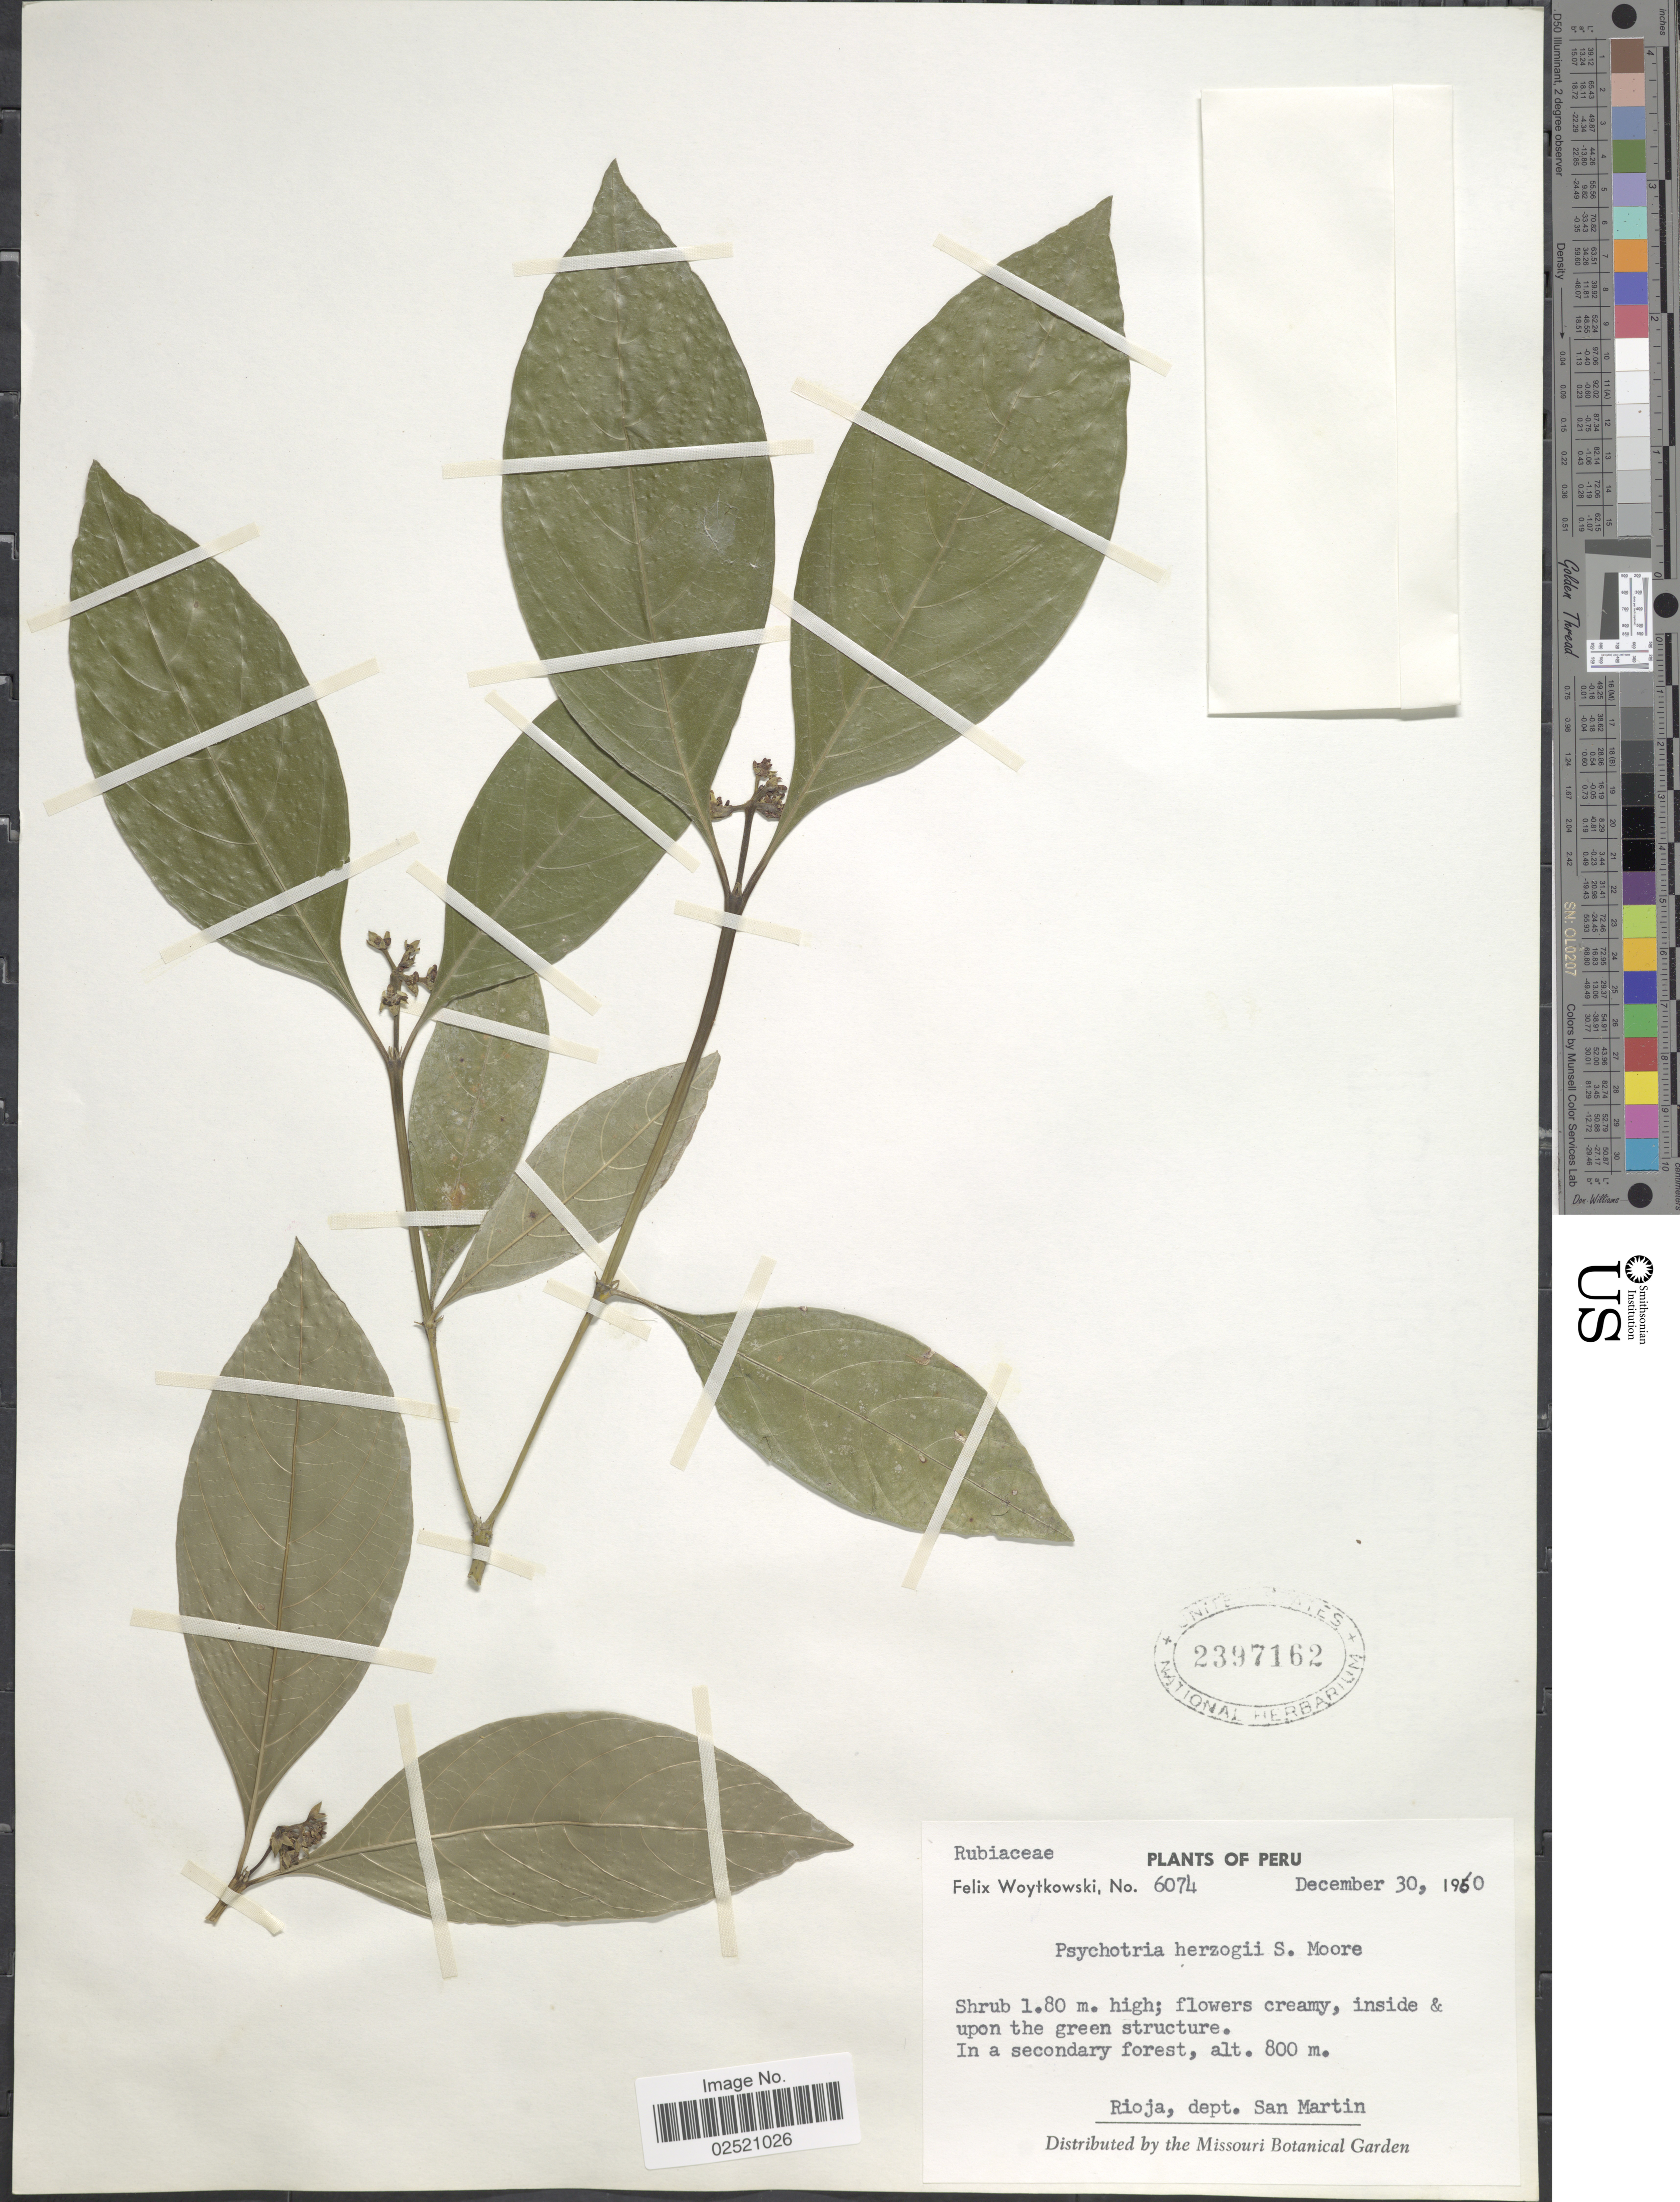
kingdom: Plantae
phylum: Tracheophyta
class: Magnoliopsida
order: Gentianales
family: Rubiaceae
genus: Psychotria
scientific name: Psychotria brachybotrya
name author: Müll. Arg.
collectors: F. Woytkowski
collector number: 6074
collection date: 1960-12-30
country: Peru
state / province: San Martín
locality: In a secondary forest, Rioja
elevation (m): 800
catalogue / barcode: US 2397162